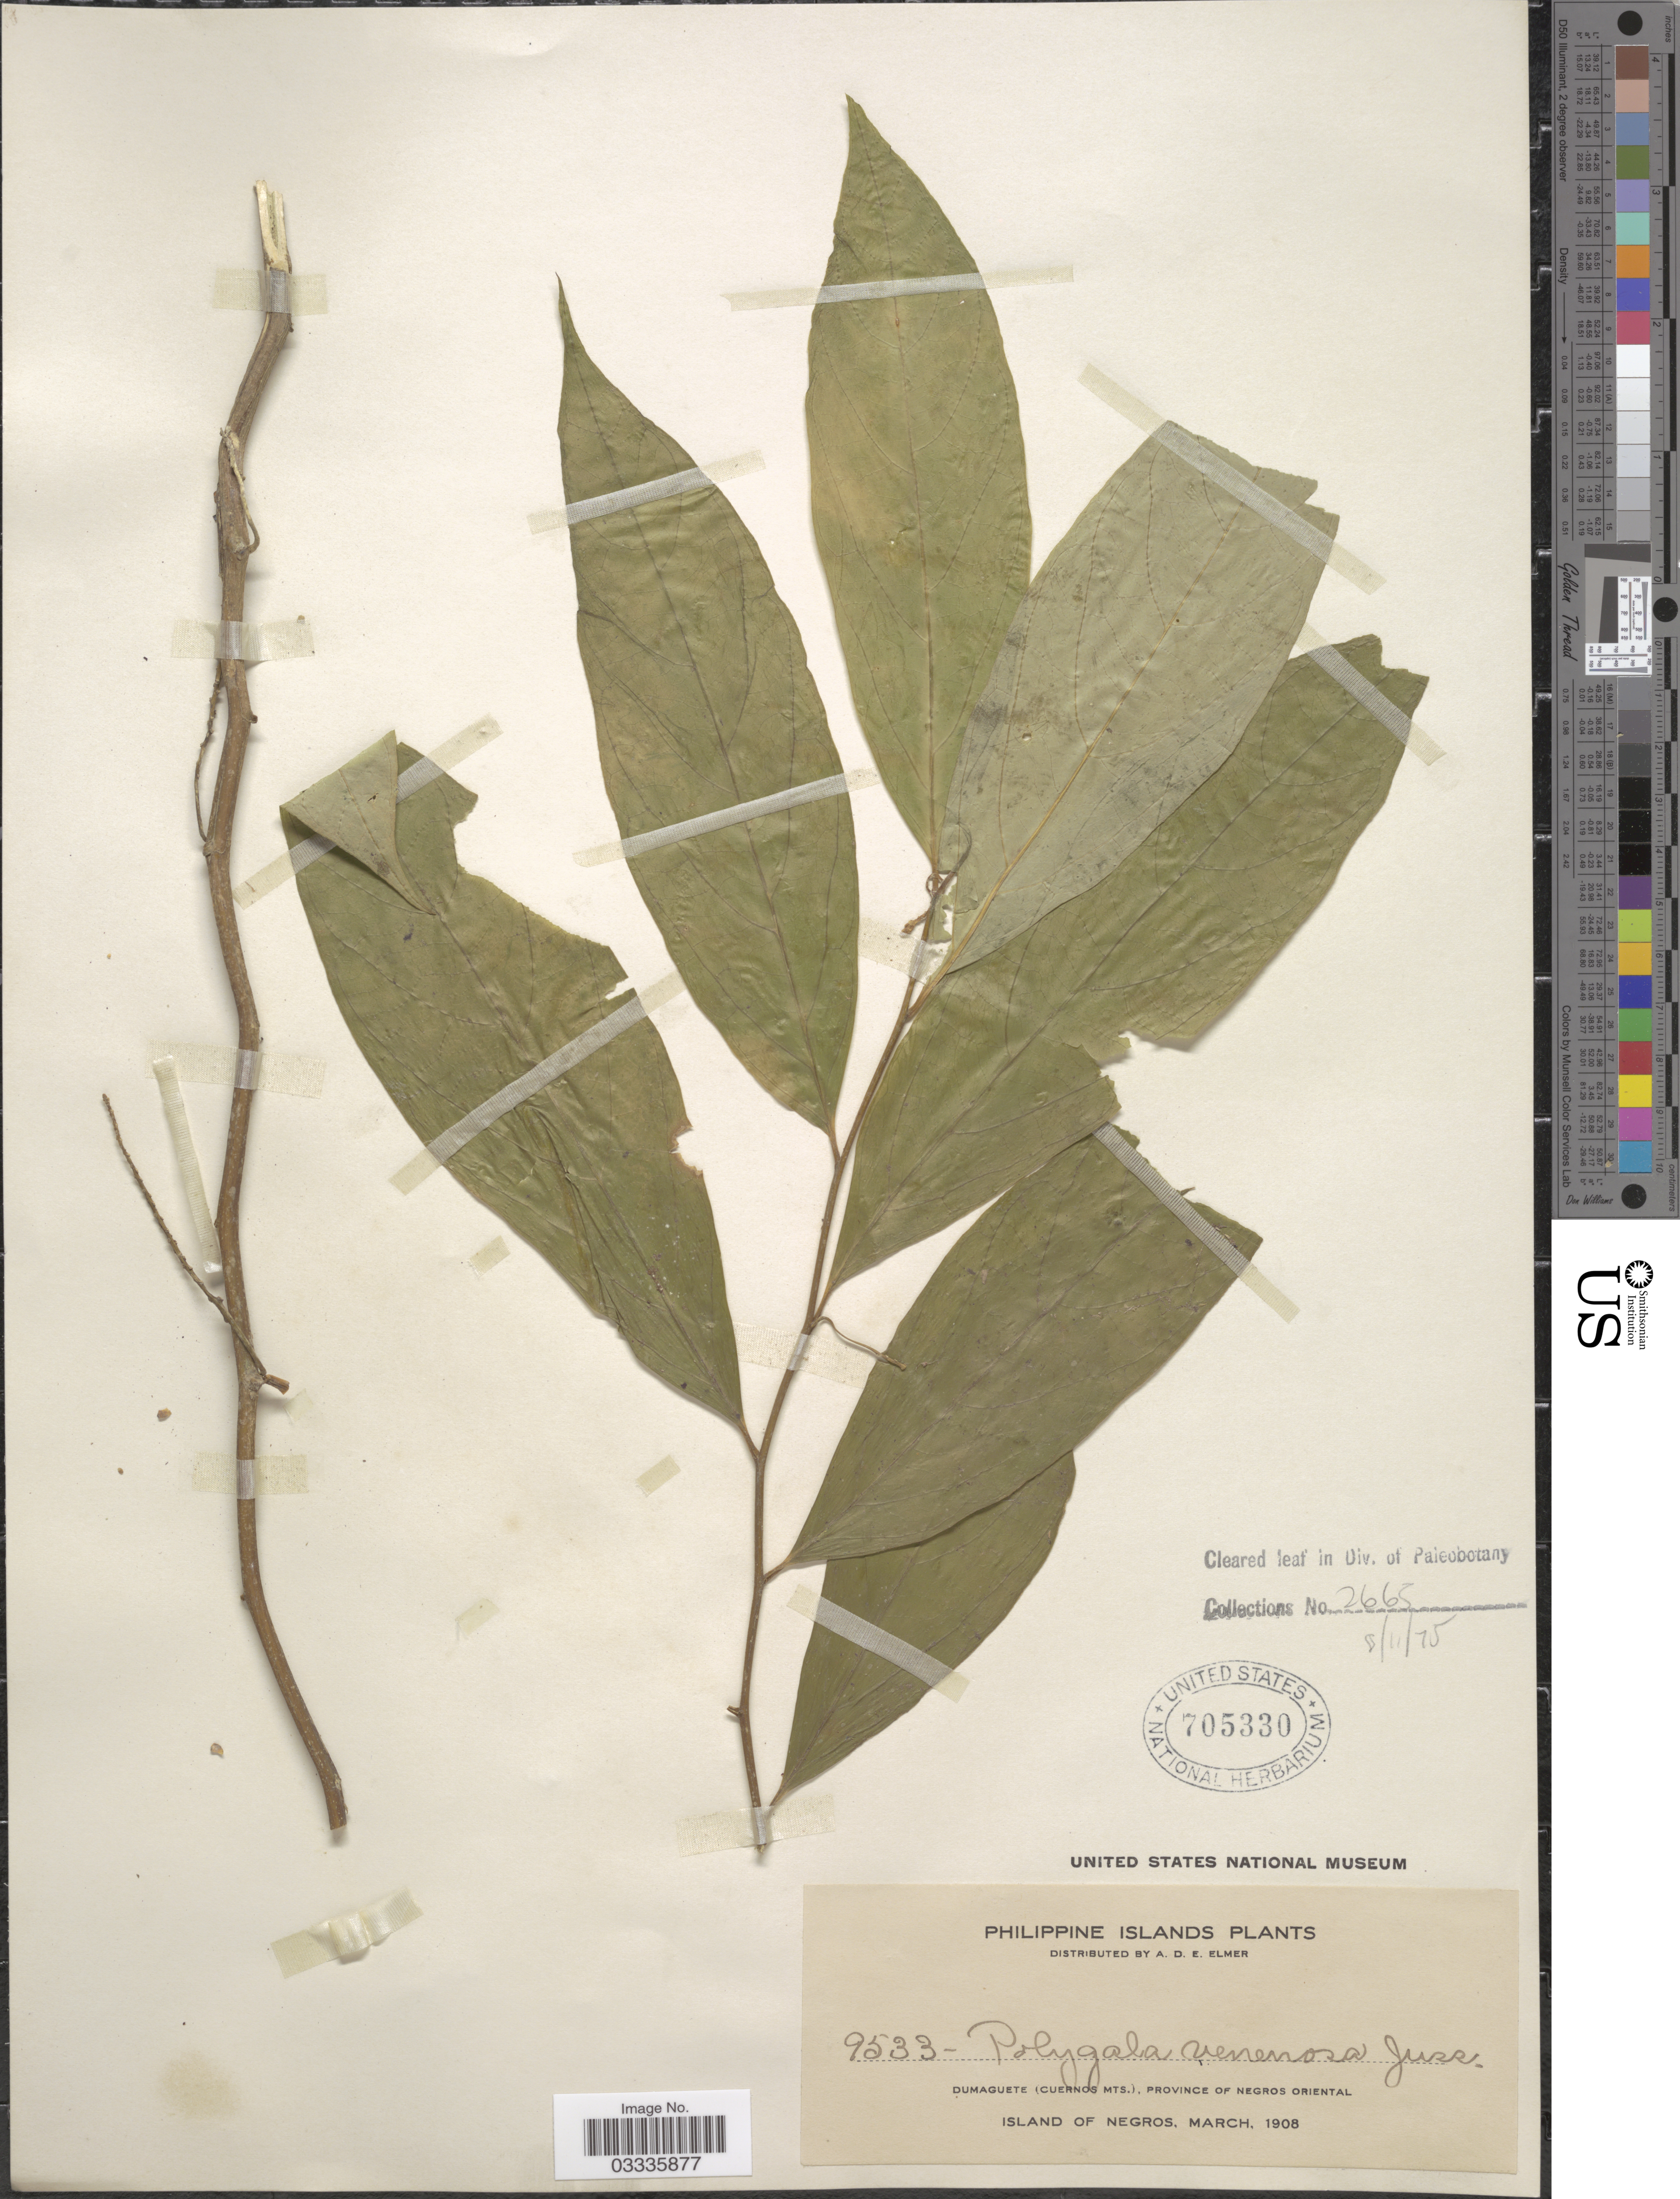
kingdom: Plantae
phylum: Tracheophyta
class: Magnoliopsida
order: Fabales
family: Polygalaceae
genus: Polygala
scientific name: Polygala venenosa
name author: Juss. ex Poir.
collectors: A. D. E. Elmer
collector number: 9533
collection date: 1908-03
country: Philippines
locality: Dumaguete (Cuernos Mts.), Province of Negros Oriental. Island of Negros.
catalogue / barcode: US 705330